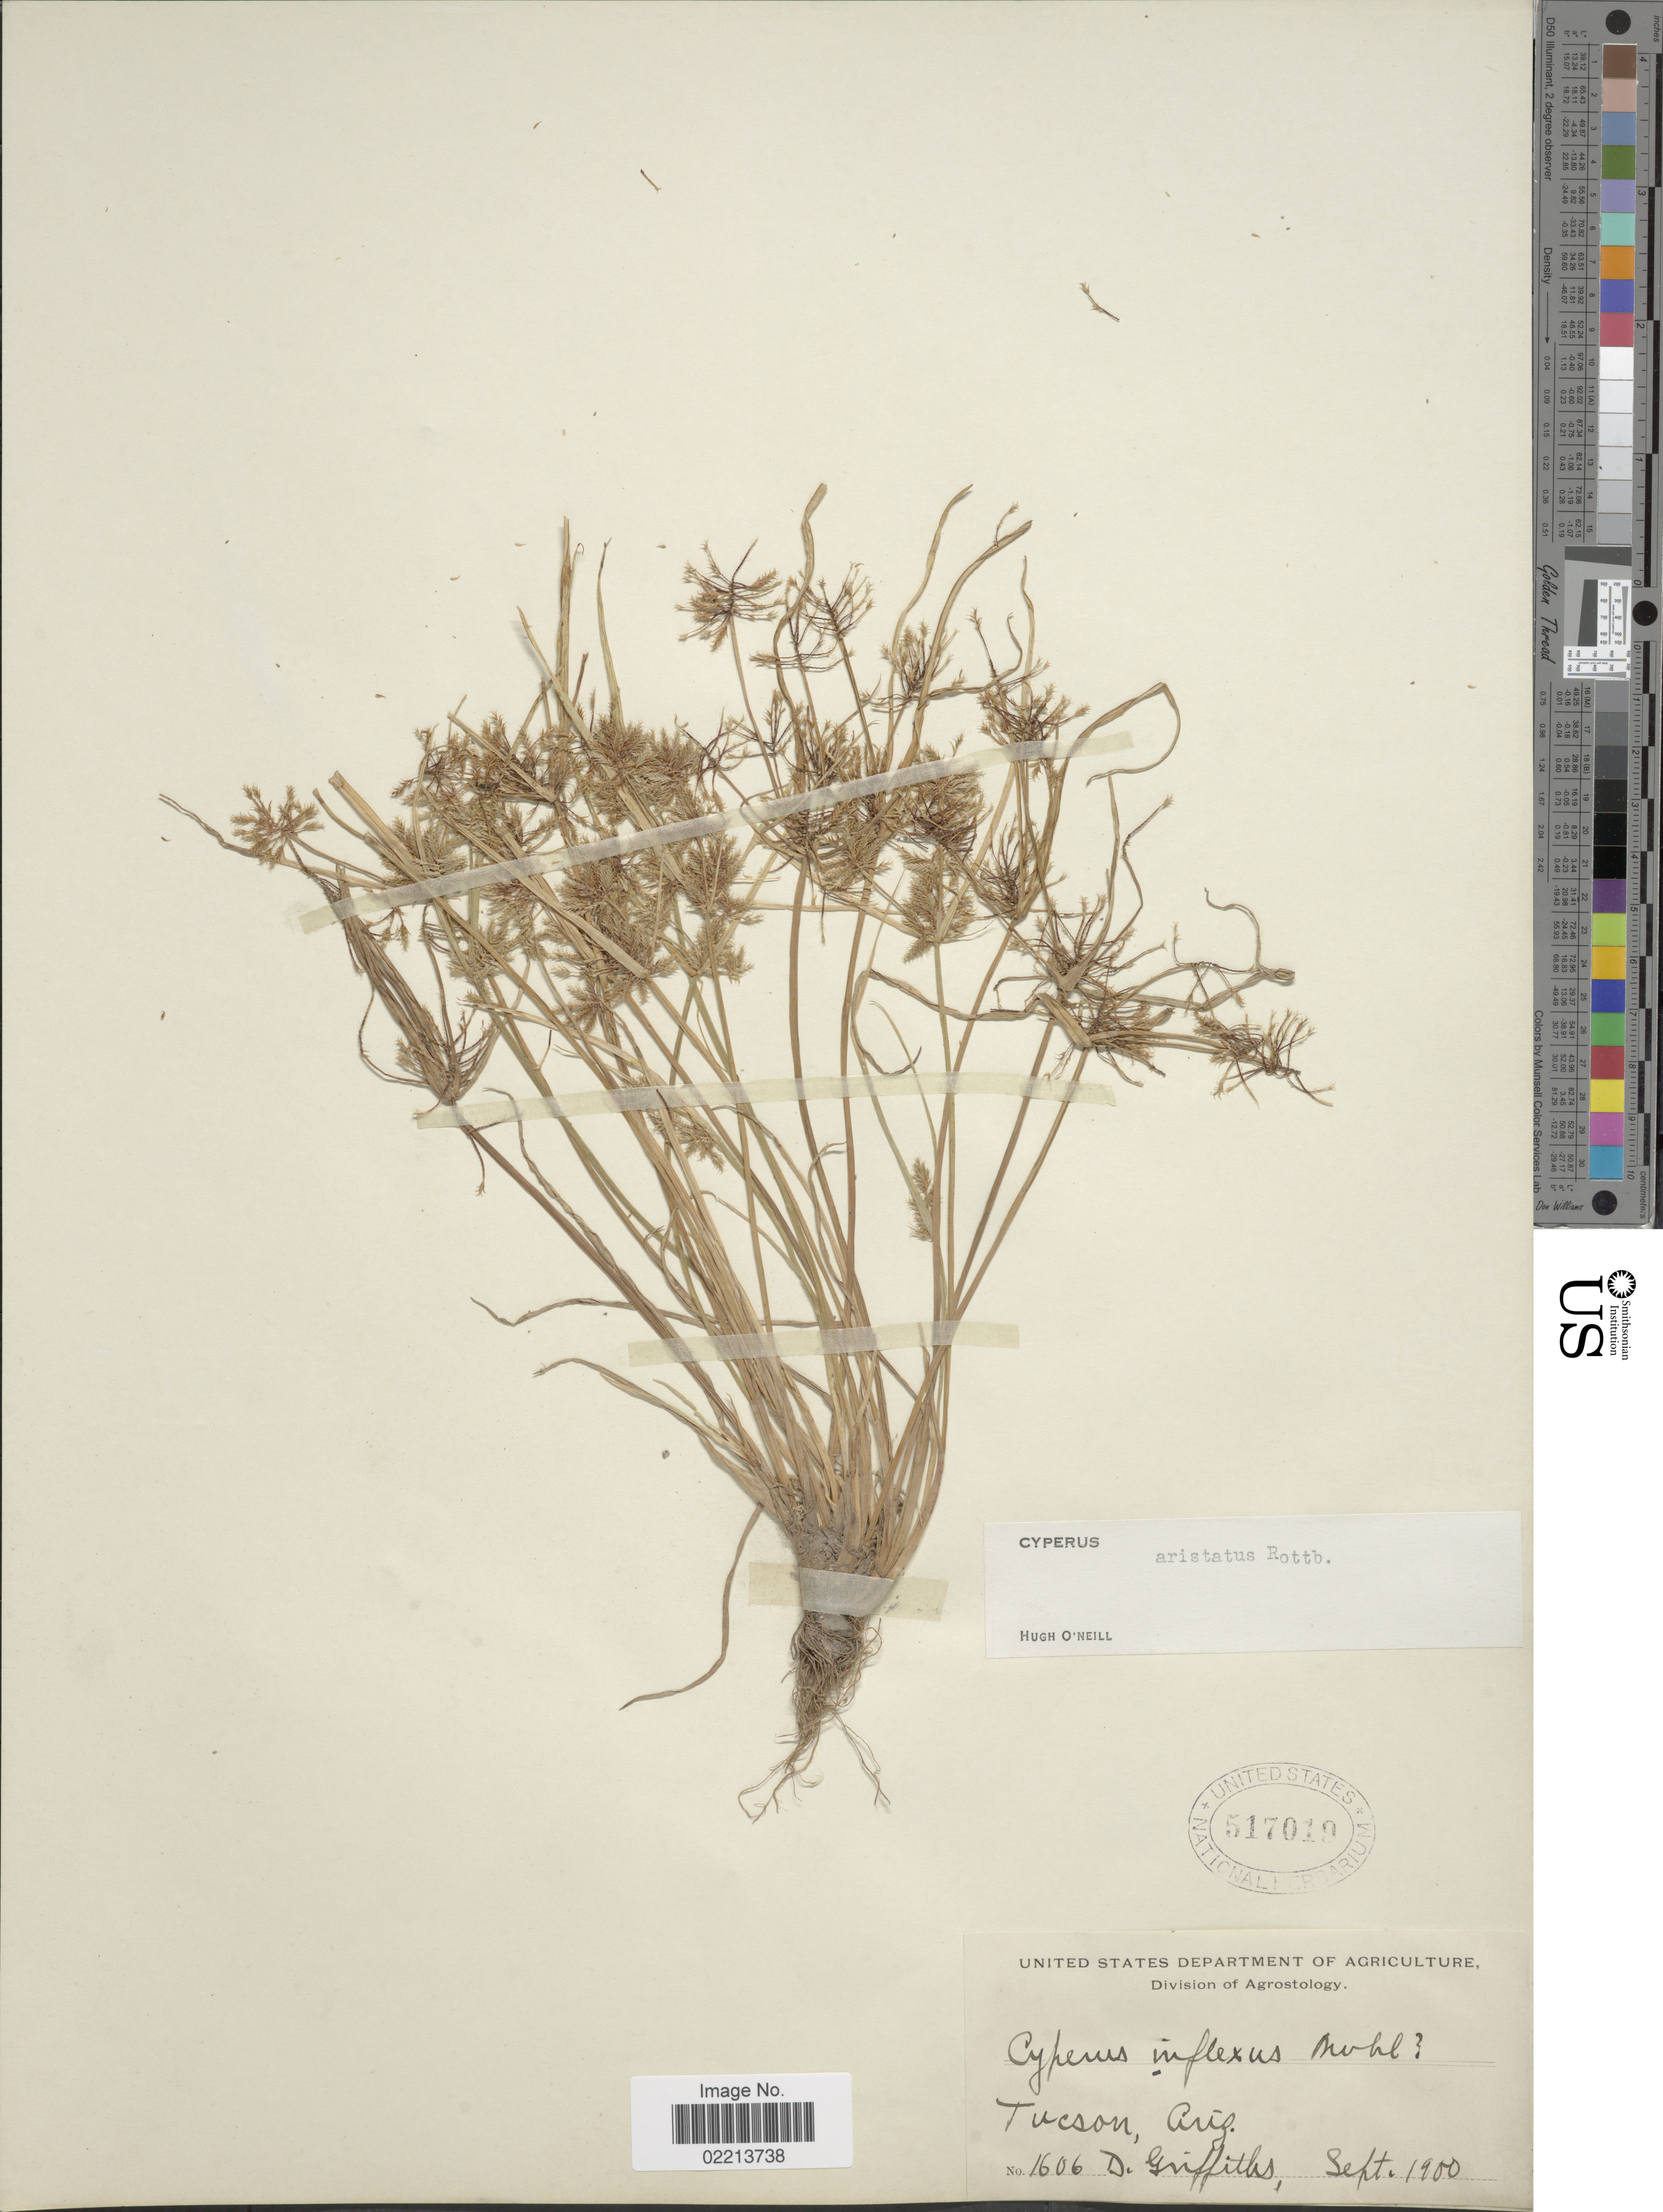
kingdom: Plantae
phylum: Tracheophyta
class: Liliopsida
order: Poales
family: Cyperaceae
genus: Cyperus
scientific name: Cyperus squarrosus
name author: L.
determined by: Strong, Mark T., (BOT), Smithsonian Institution - National Museum of Natural History (UNITED STATES)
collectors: D. Griffiths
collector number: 1606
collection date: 1900-09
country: United States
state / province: Arizona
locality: Tucson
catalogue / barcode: US 517019